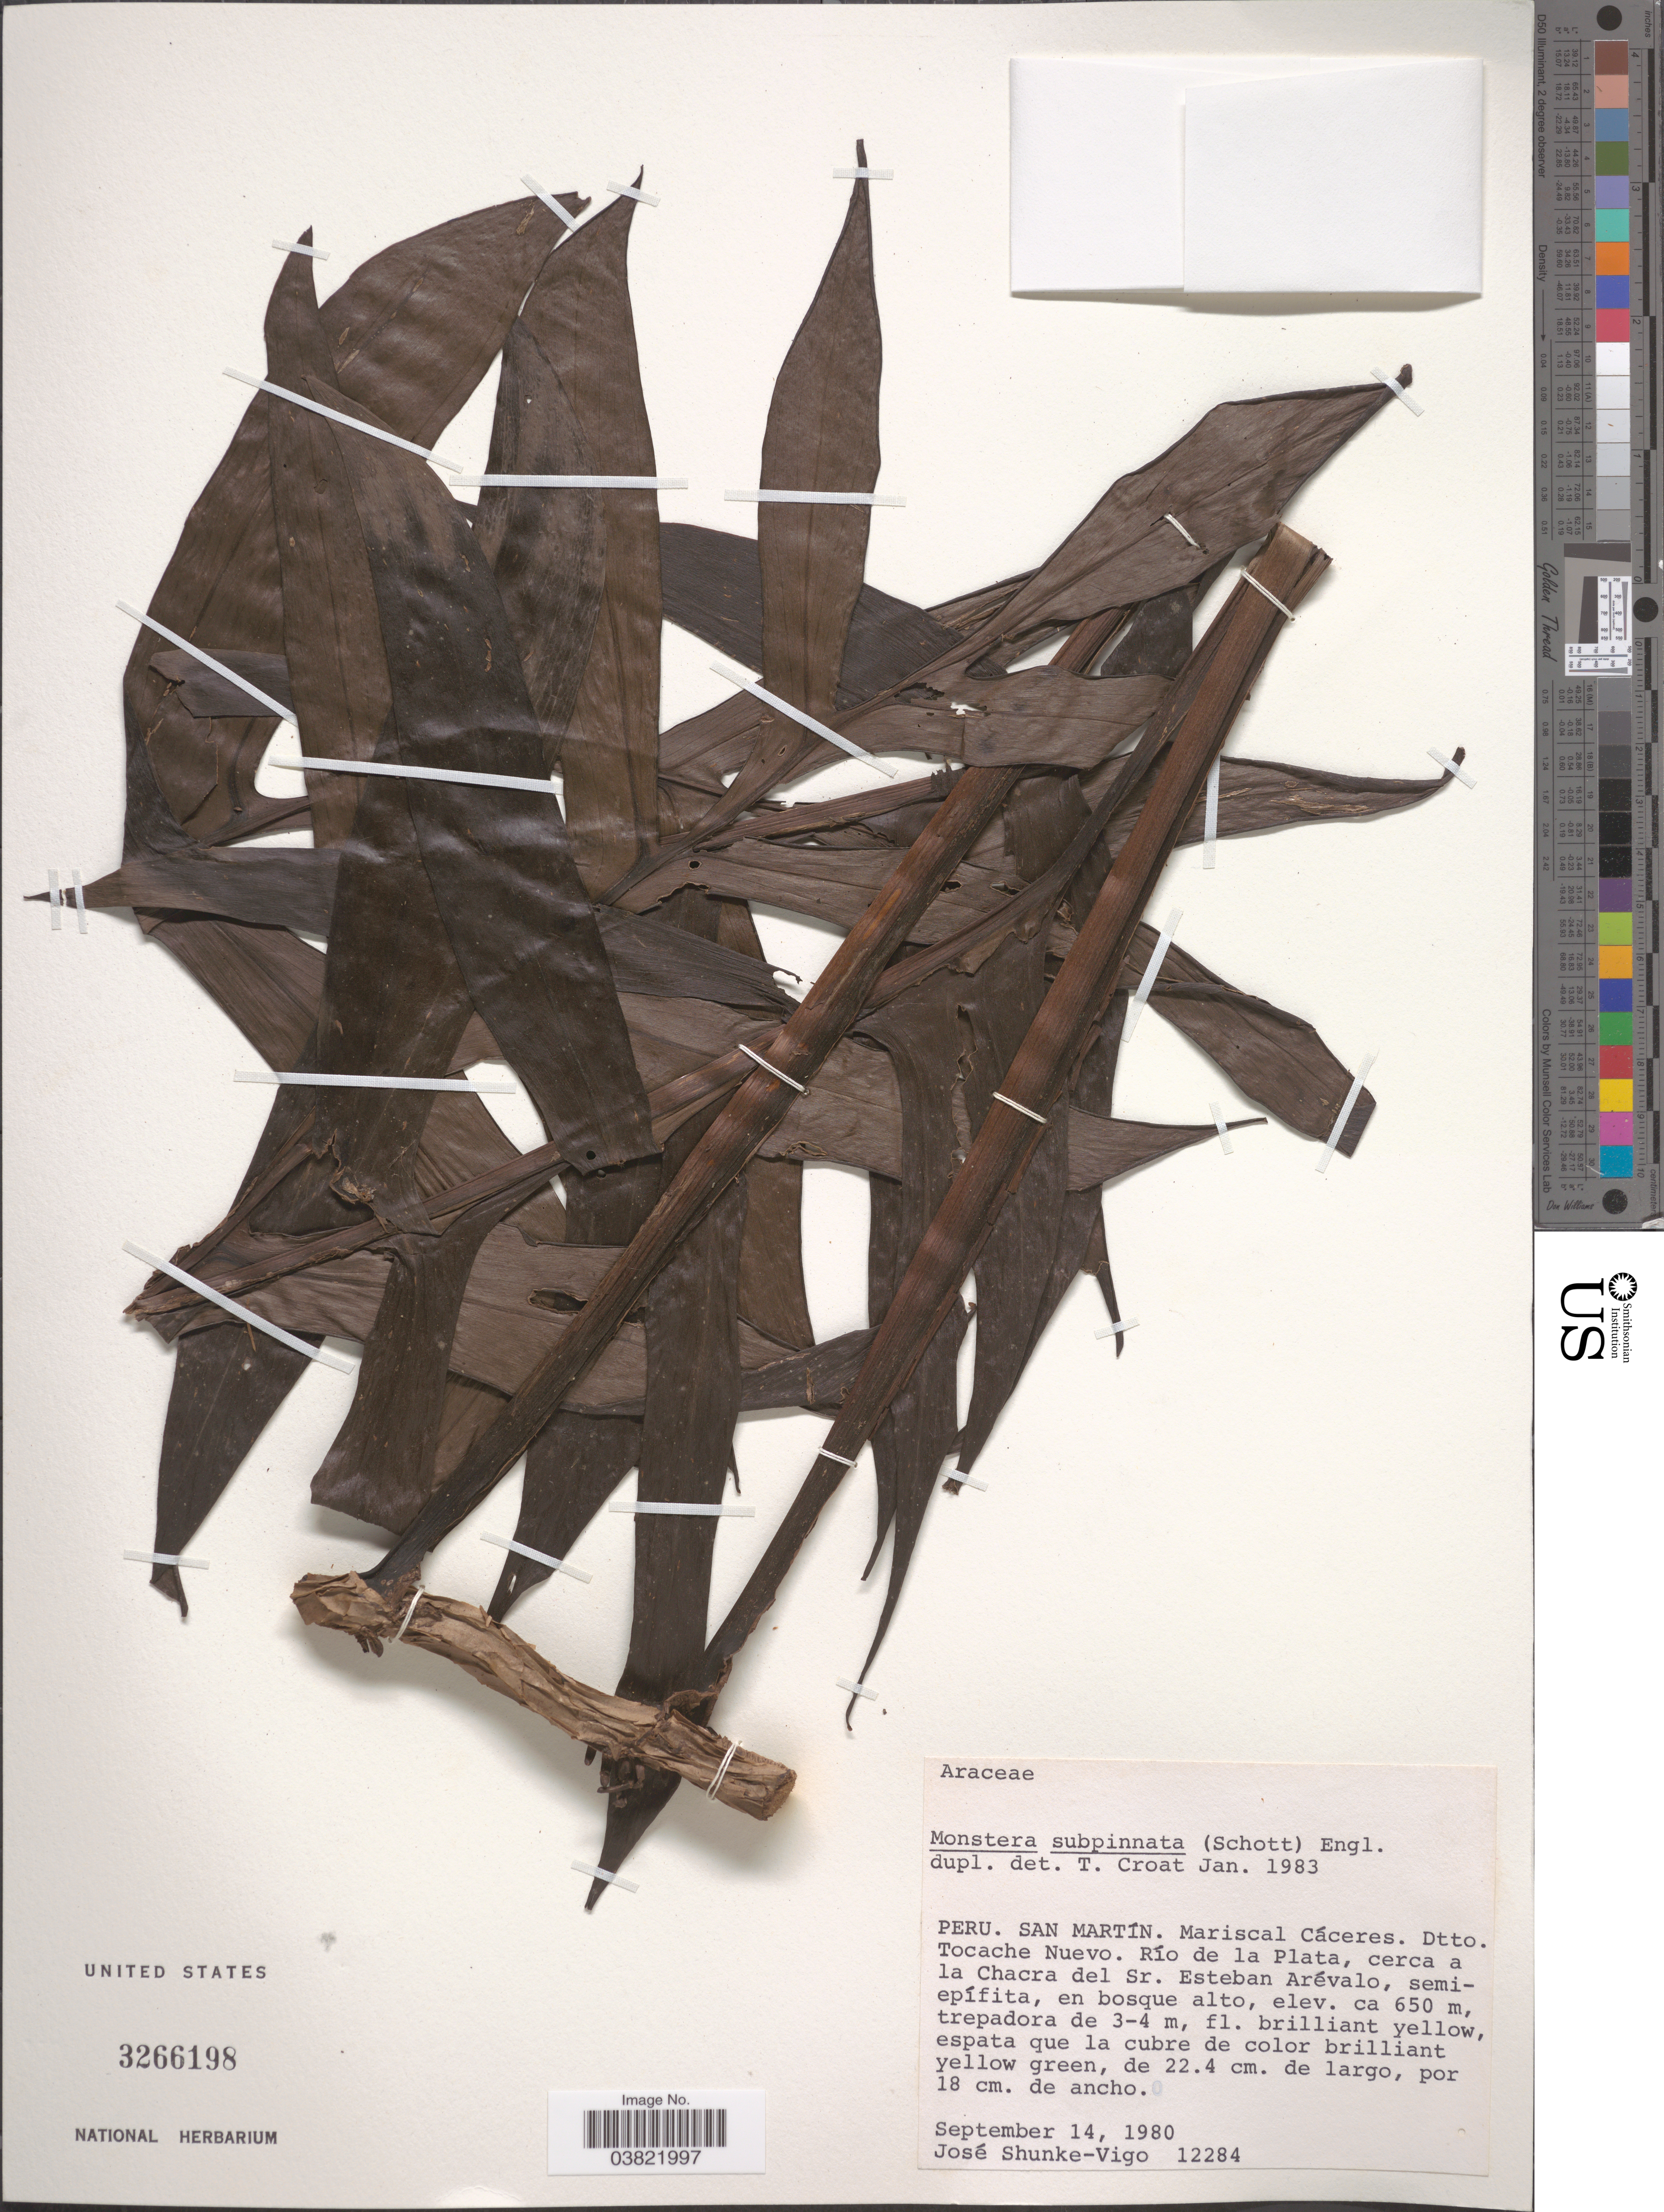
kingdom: Plantae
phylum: Tracheophyta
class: Liliopsida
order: Alismatales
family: Araceae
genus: Monstera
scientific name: Monstera subpinnata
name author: (Schott) Engl.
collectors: J. Schunke Vigo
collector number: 12284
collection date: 1980-09-14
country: Peru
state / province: San Martín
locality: Mariscal Cáceres. Dtto. Tocache Nuevo. Río de la Plata, cerca a la Chacra del Sr. Esteban Arévalo.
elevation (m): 650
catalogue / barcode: US 3266198